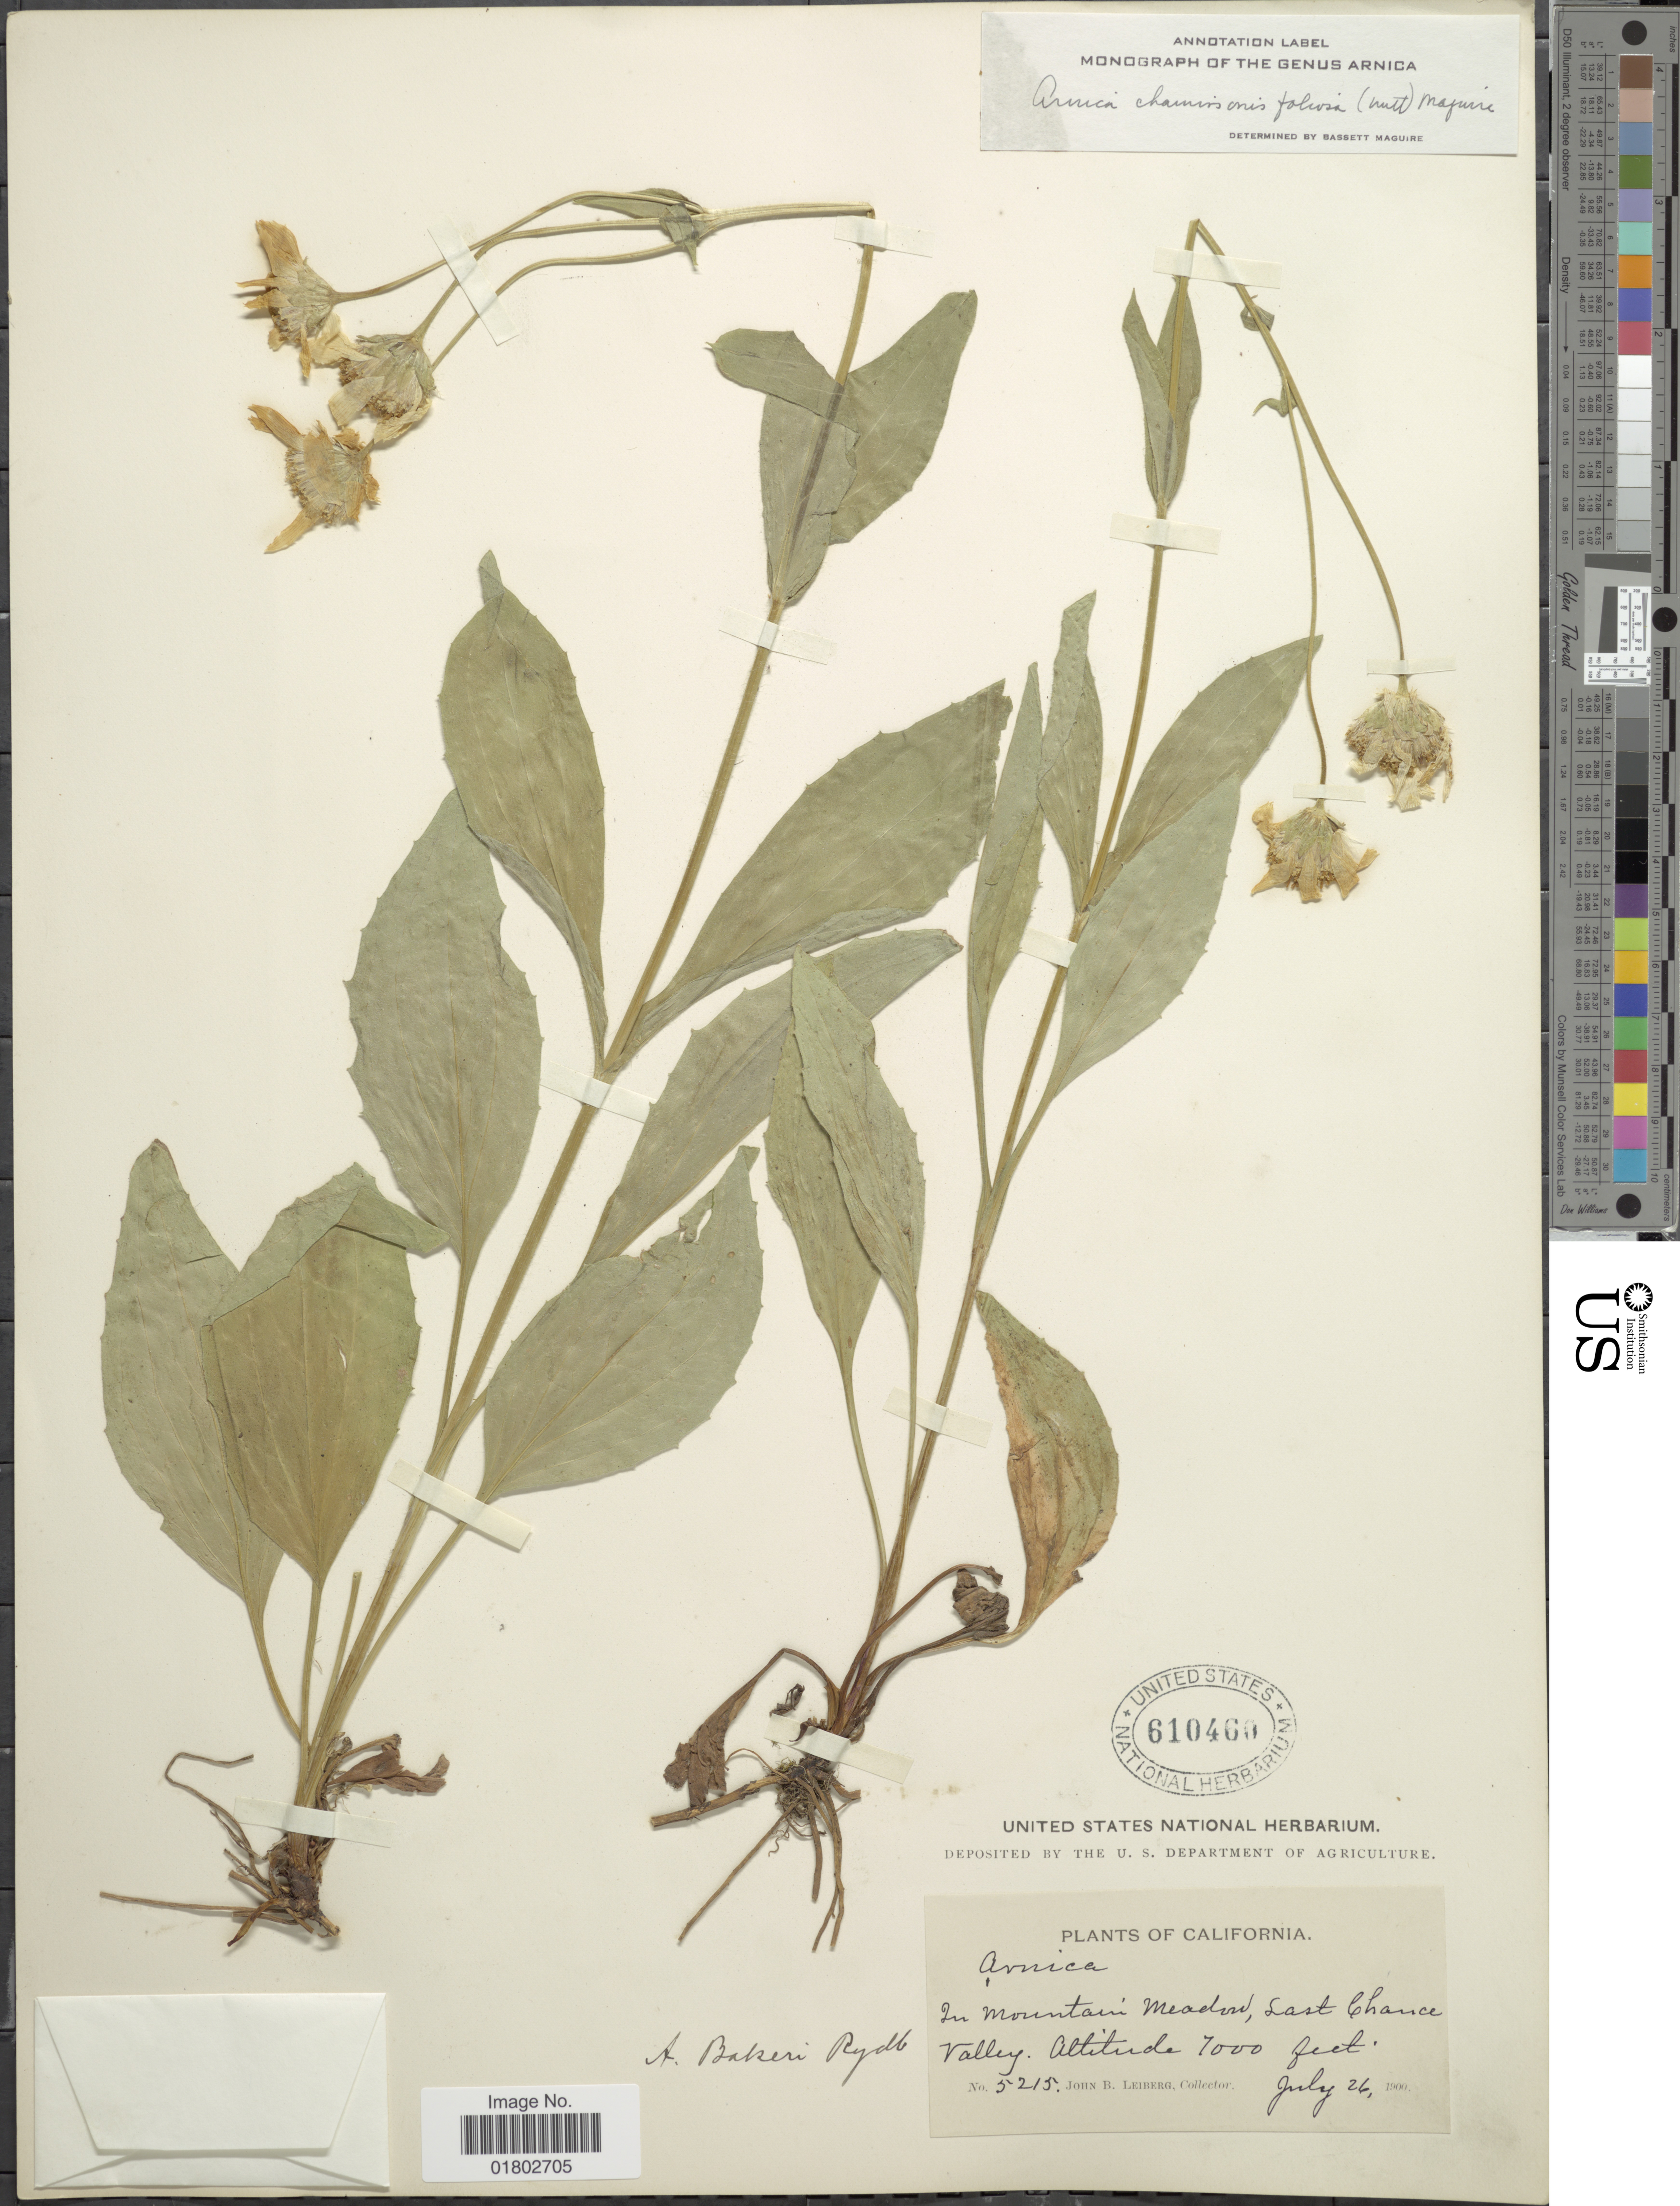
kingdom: Plantae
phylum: Tracheophyta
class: Magnoliopsida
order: Asterales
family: Asteraceae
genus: Arnica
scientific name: Arnica chamissonis subsp. foliosa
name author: (Nutt.) Maguire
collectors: J. B. Leiberg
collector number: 5215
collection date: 1900-07-26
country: United States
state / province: California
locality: In mountain Meadow, Las Chance Valley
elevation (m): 2134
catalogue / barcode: US 610460